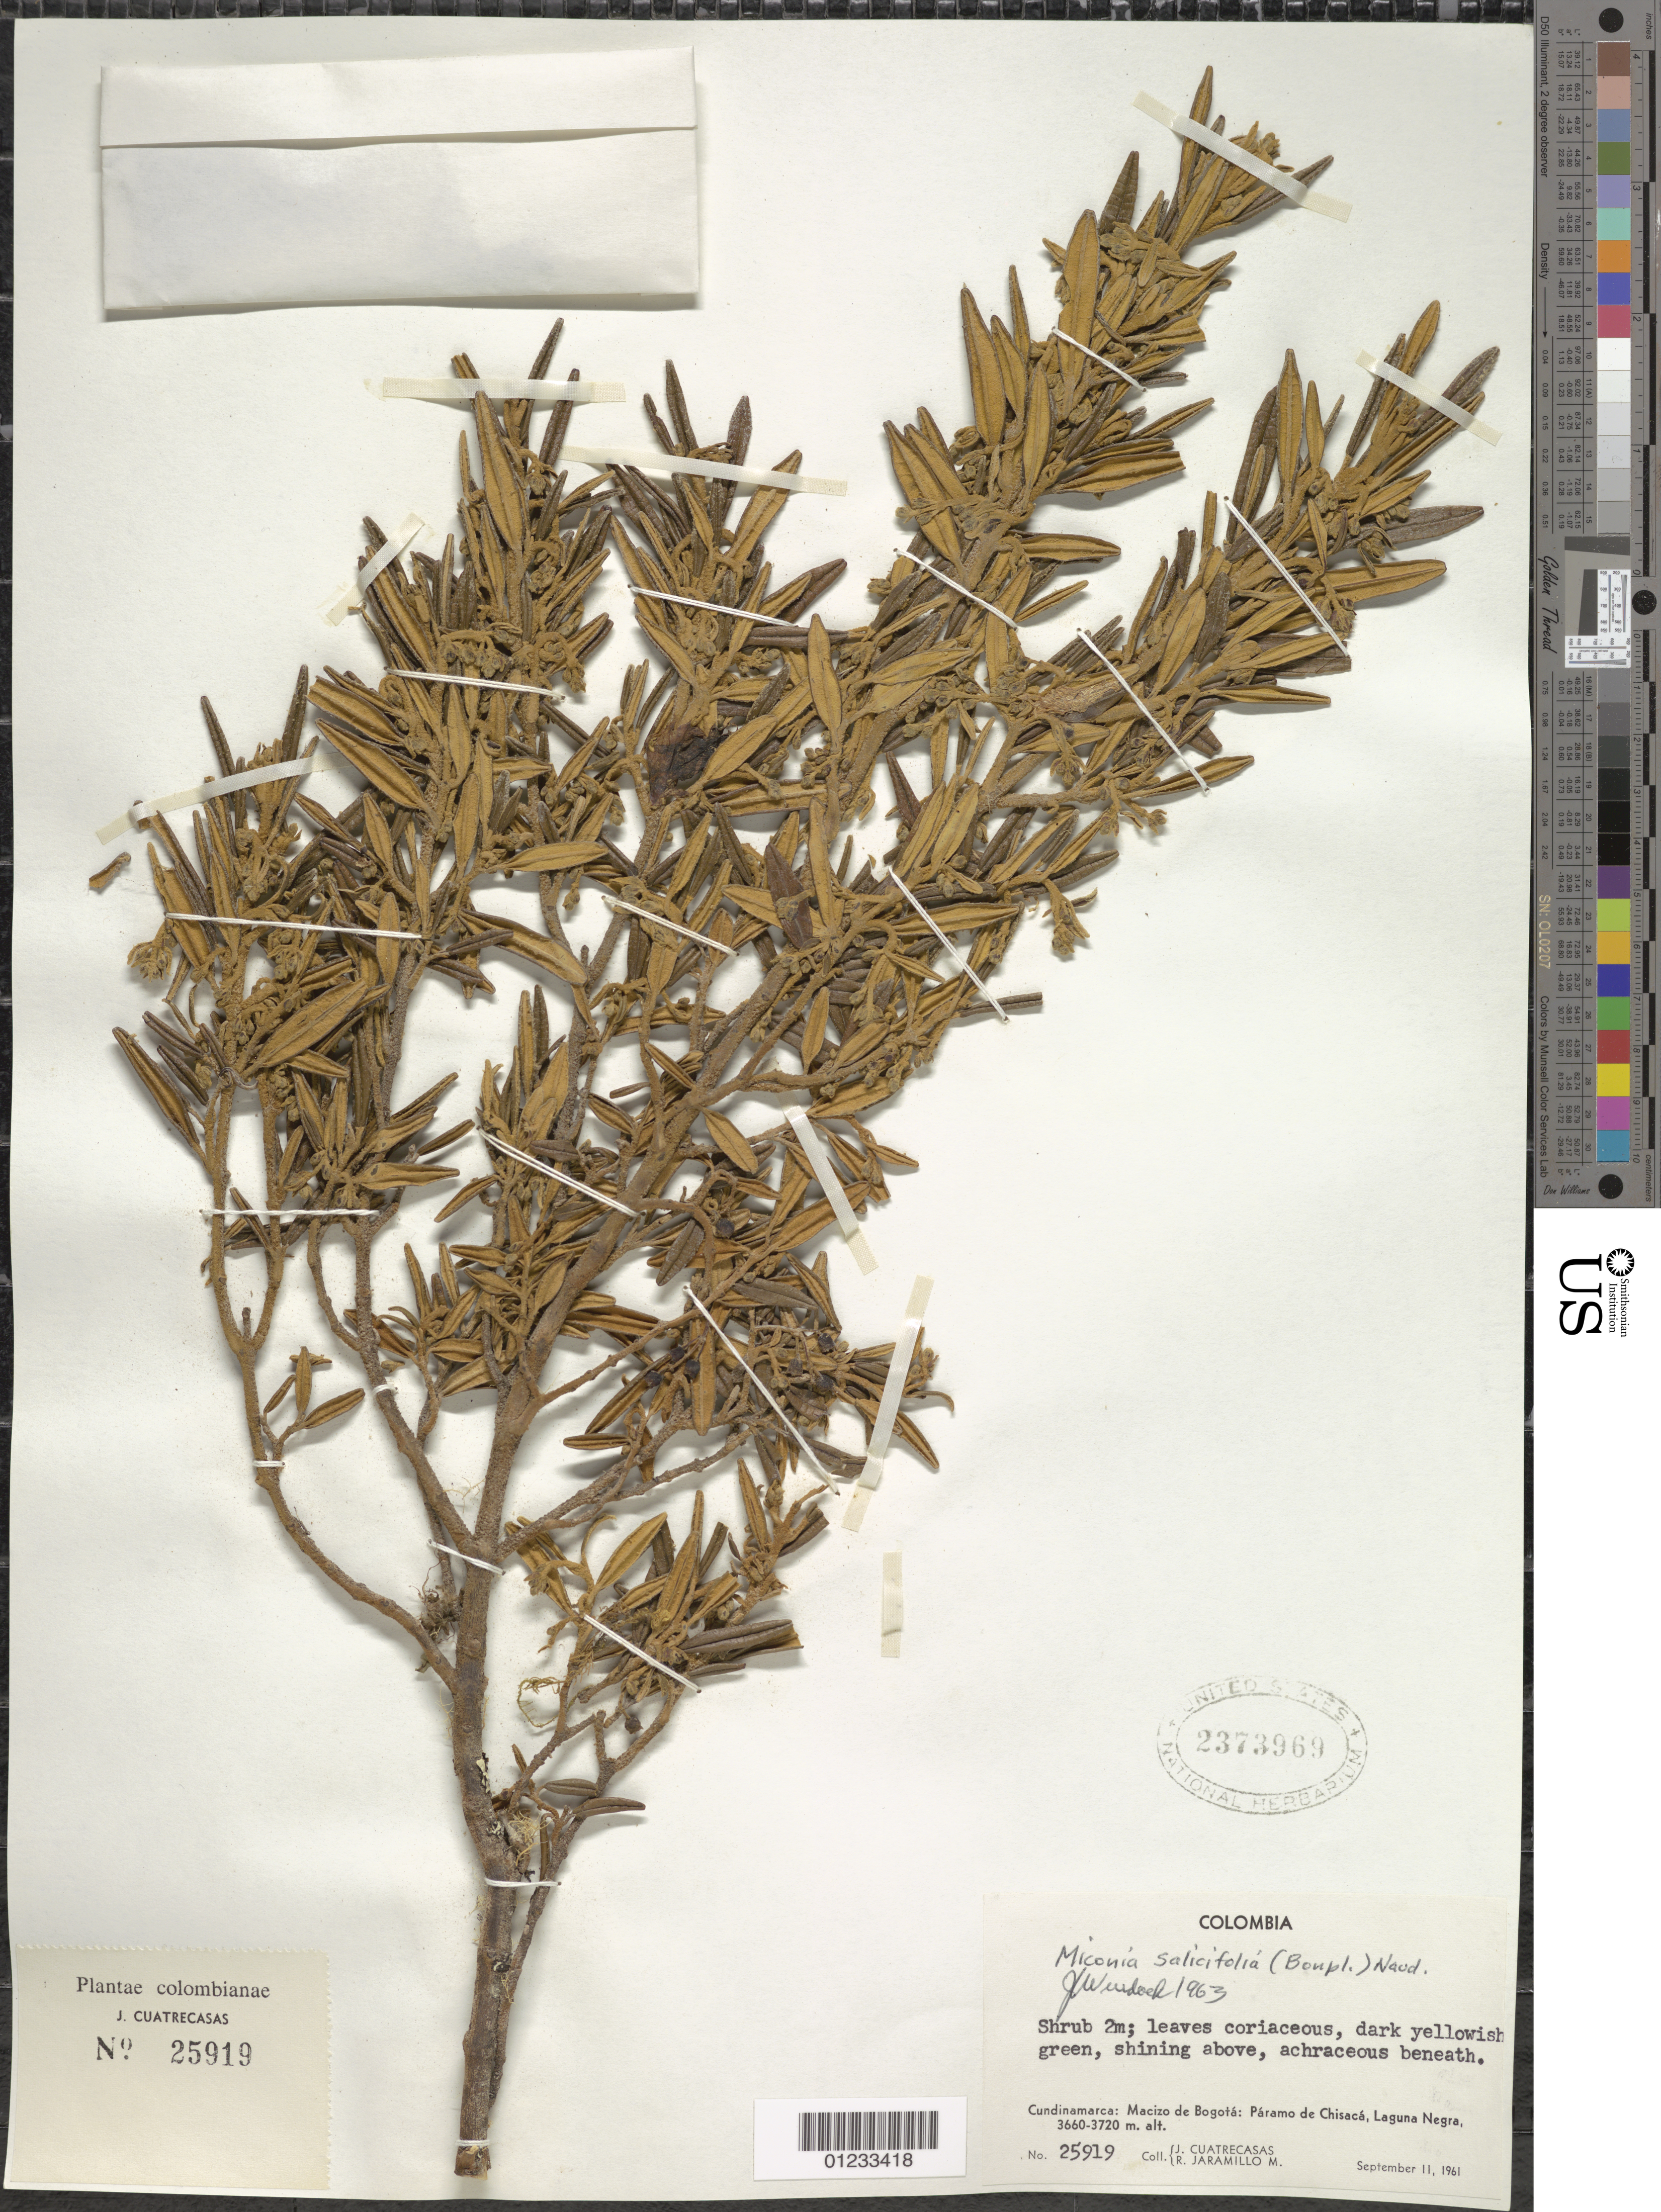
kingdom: Plantae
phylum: Tracheophyta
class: Magnoliopsida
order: Myrtales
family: Melastomataceae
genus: Miconia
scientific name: Miconia salicifolia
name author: (Bonpl.) Naudin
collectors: J. Cuatrecasas & R. Jaramillo M.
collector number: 25919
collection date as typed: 11 Sep 1961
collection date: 1961-09-11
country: Colombia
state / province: Cundinamarca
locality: Macizo de Bogotá: Páramo de Chisaca, Laguna Negra.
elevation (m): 3660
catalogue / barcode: US 2373969